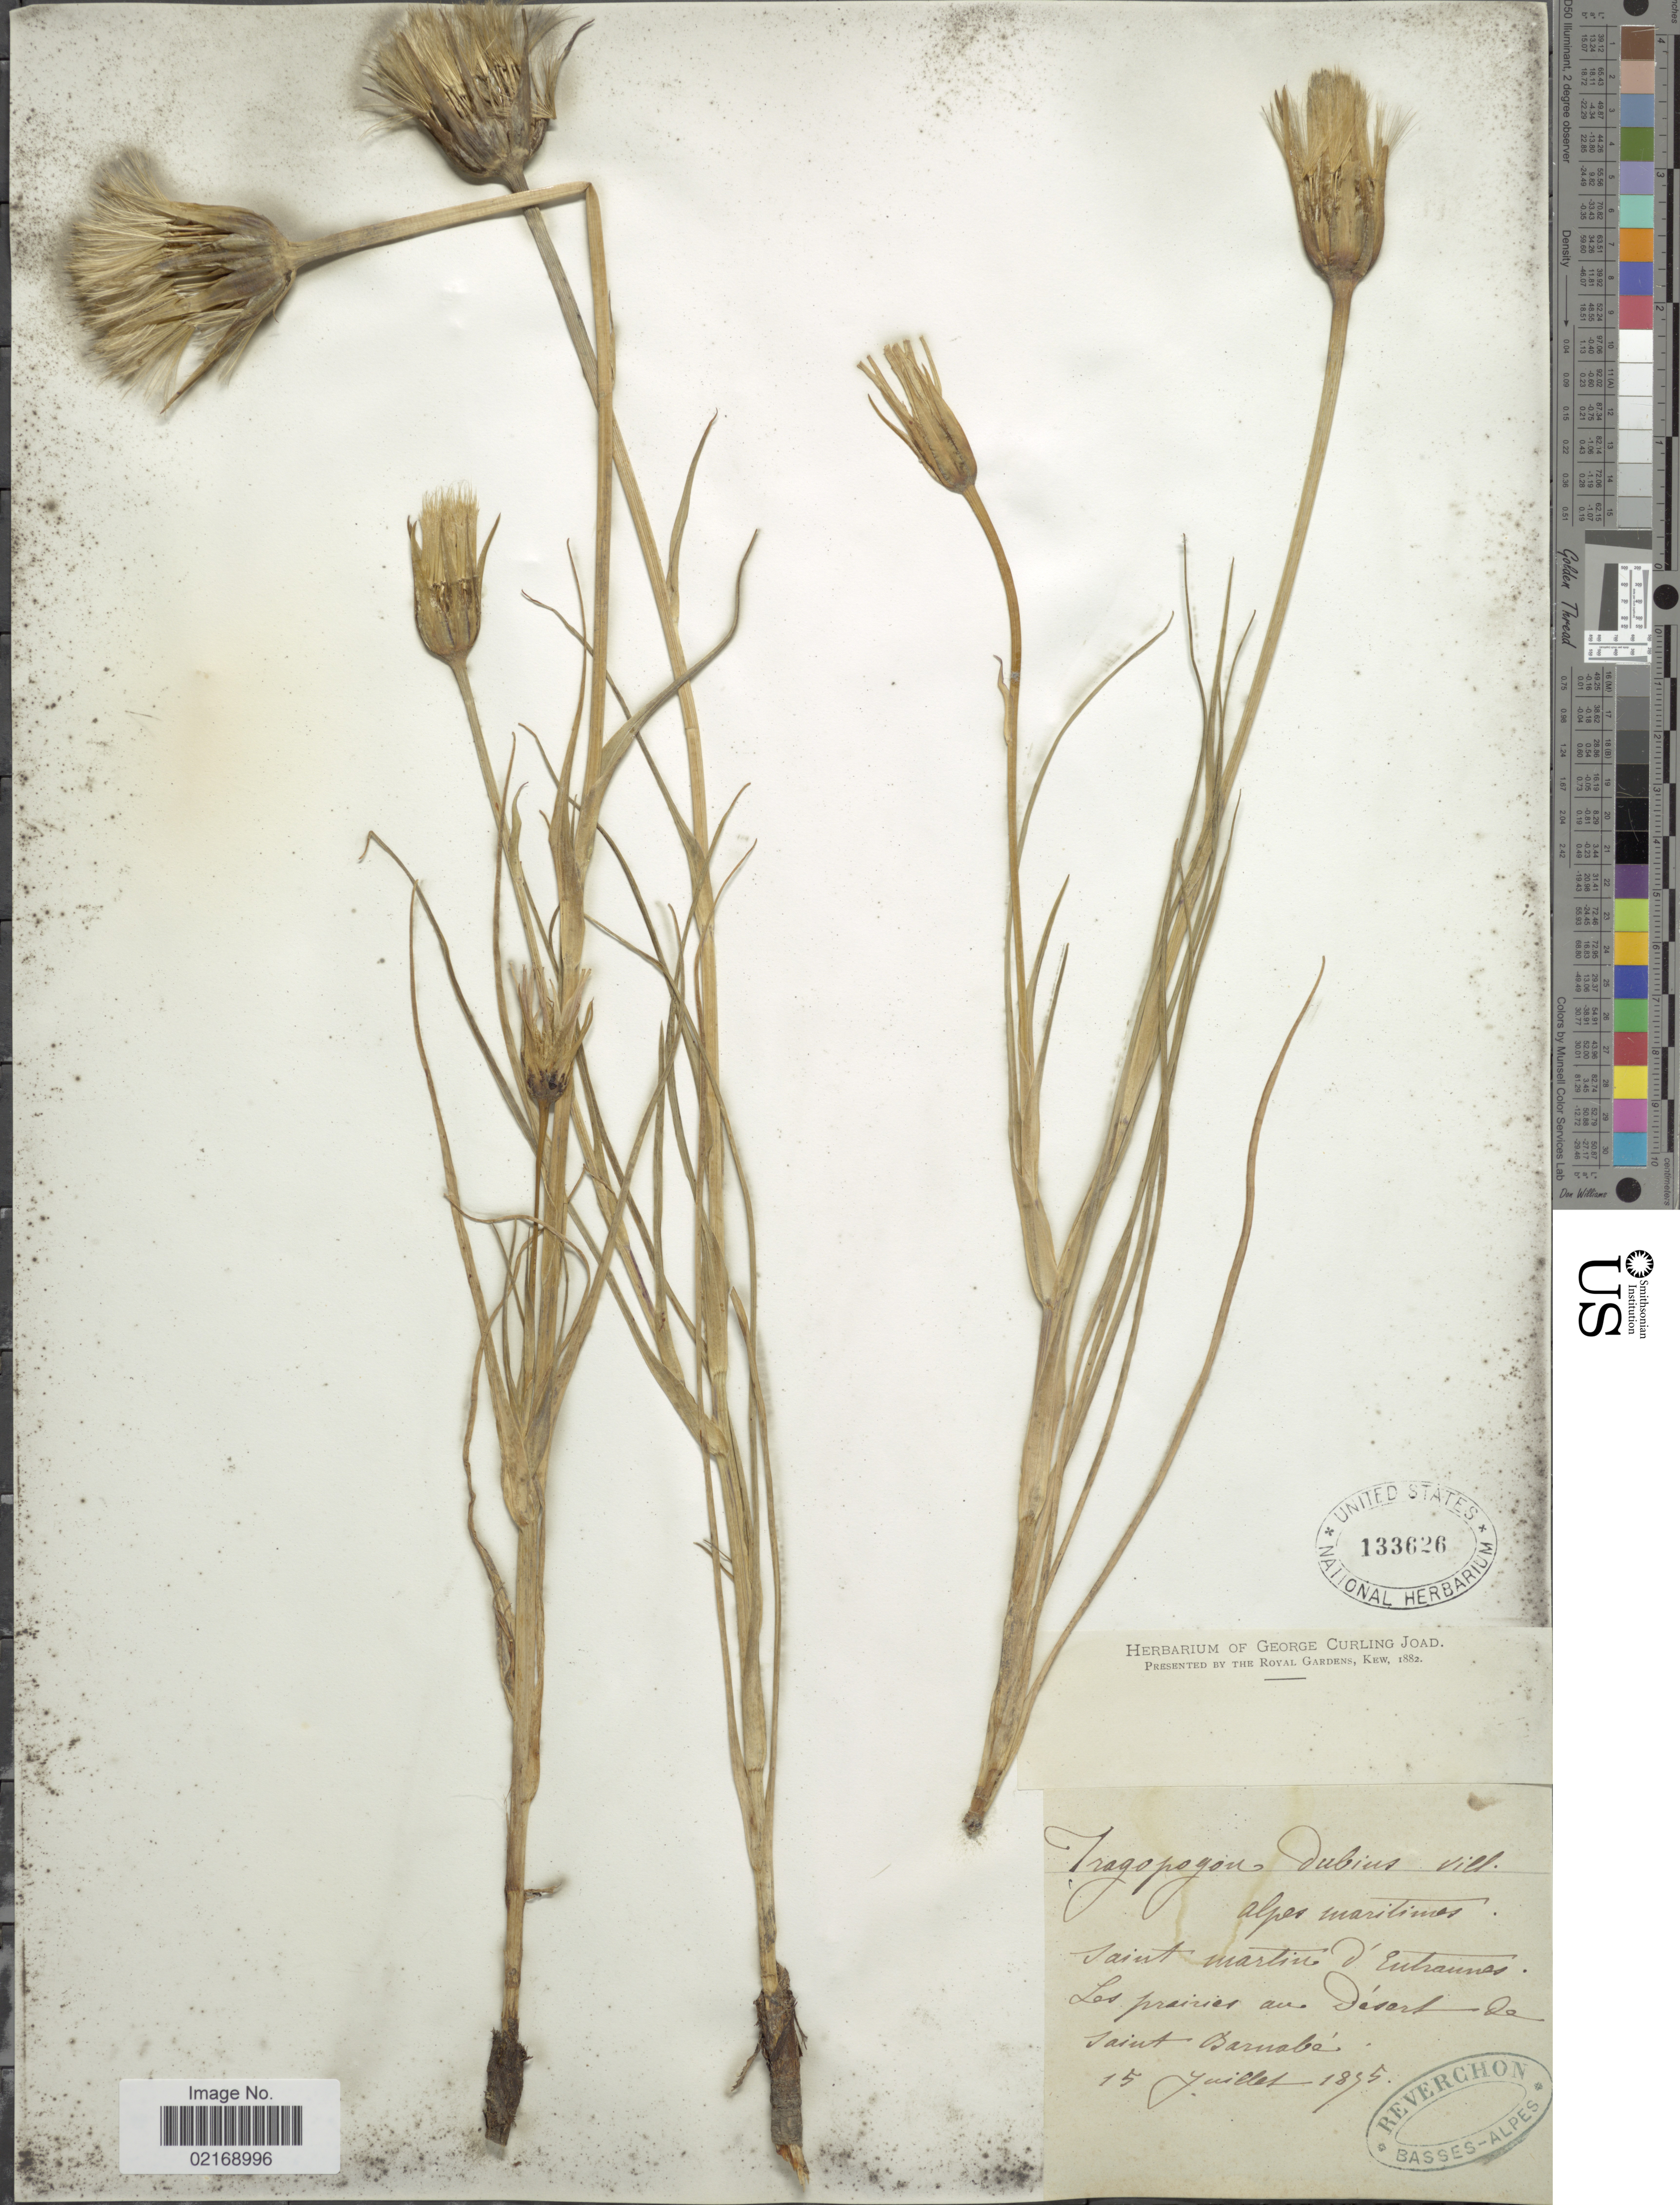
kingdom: Plantae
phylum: Tracheophyta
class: Magnoliopsida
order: Asterales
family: Asteraceae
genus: Tragopogon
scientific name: Tragopogon dubius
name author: Scop.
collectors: -. Reverchon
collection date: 1895-07-15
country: France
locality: Saint-Martin-d'Entraunes. Les prairies au Desert de Saint-Barnabé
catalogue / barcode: US 133626